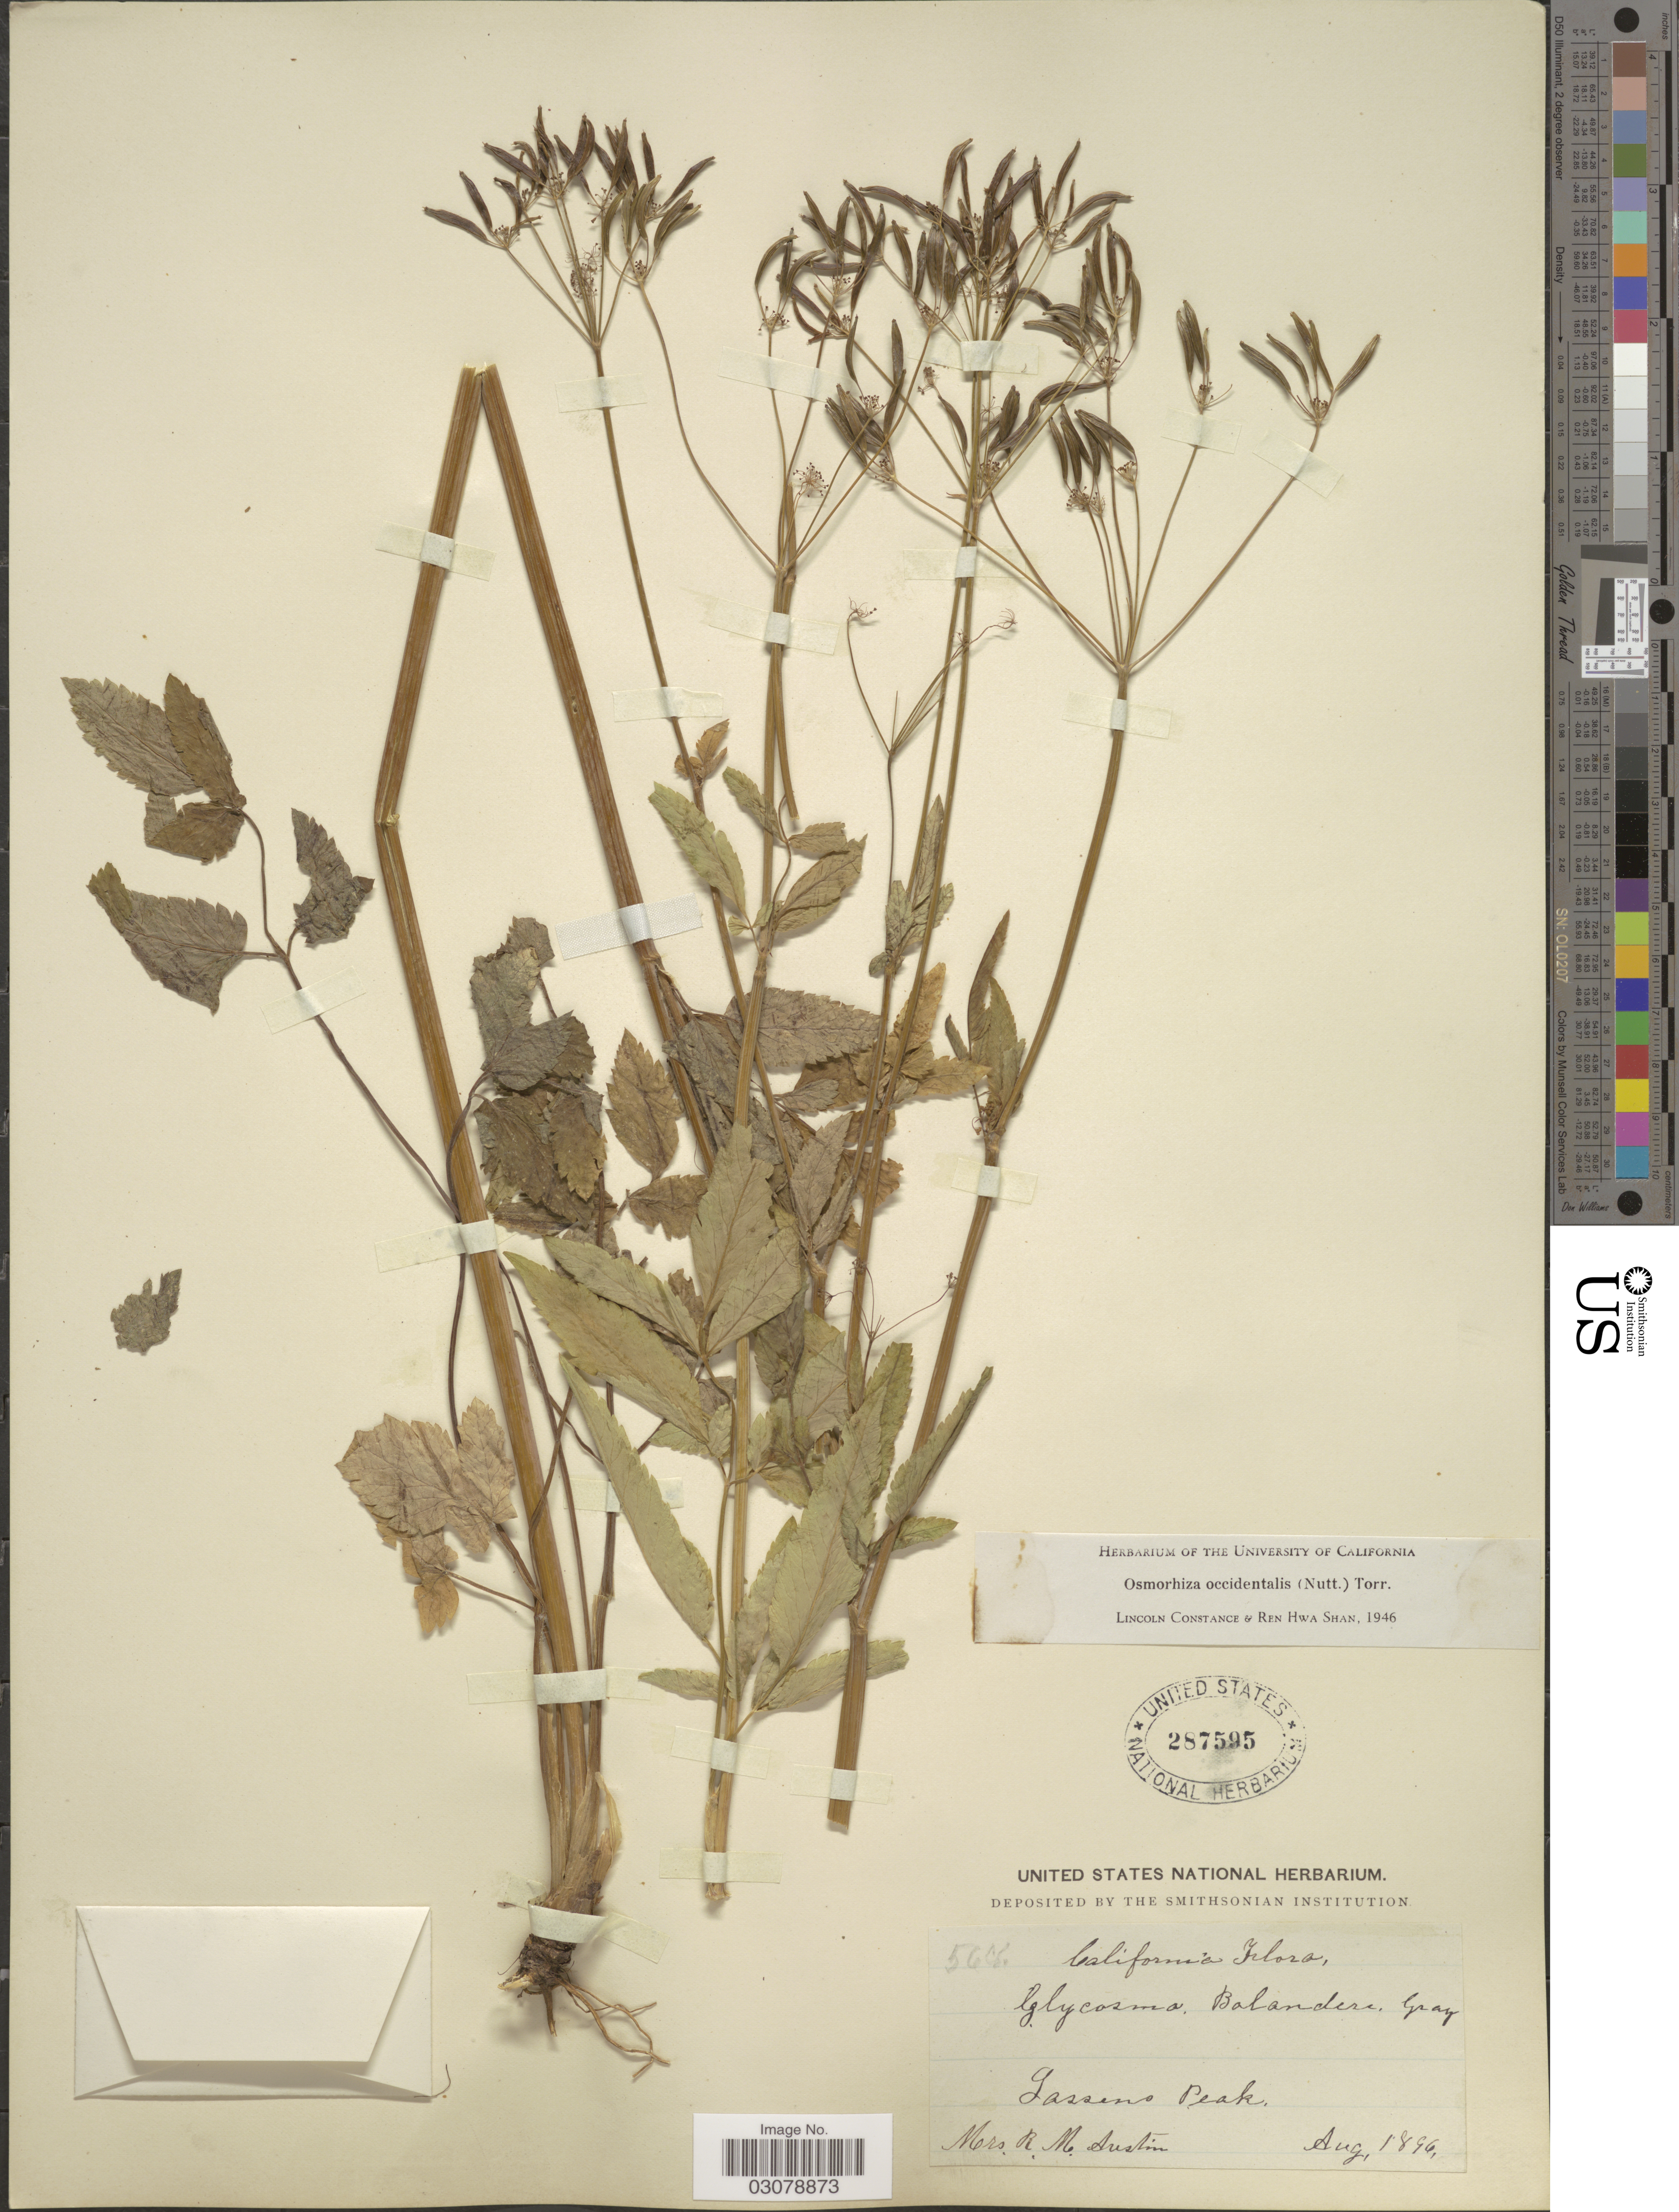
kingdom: Plantae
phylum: Tracheophyta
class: Magnoliopsida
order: Apiales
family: Apiaceae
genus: Osmorhiza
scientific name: Osmorhiza occidentalis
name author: (Nutt.) Torr.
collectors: R. Austin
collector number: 568*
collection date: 1896-08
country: United States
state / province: California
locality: Lassen Peak.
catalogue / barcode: US 287595